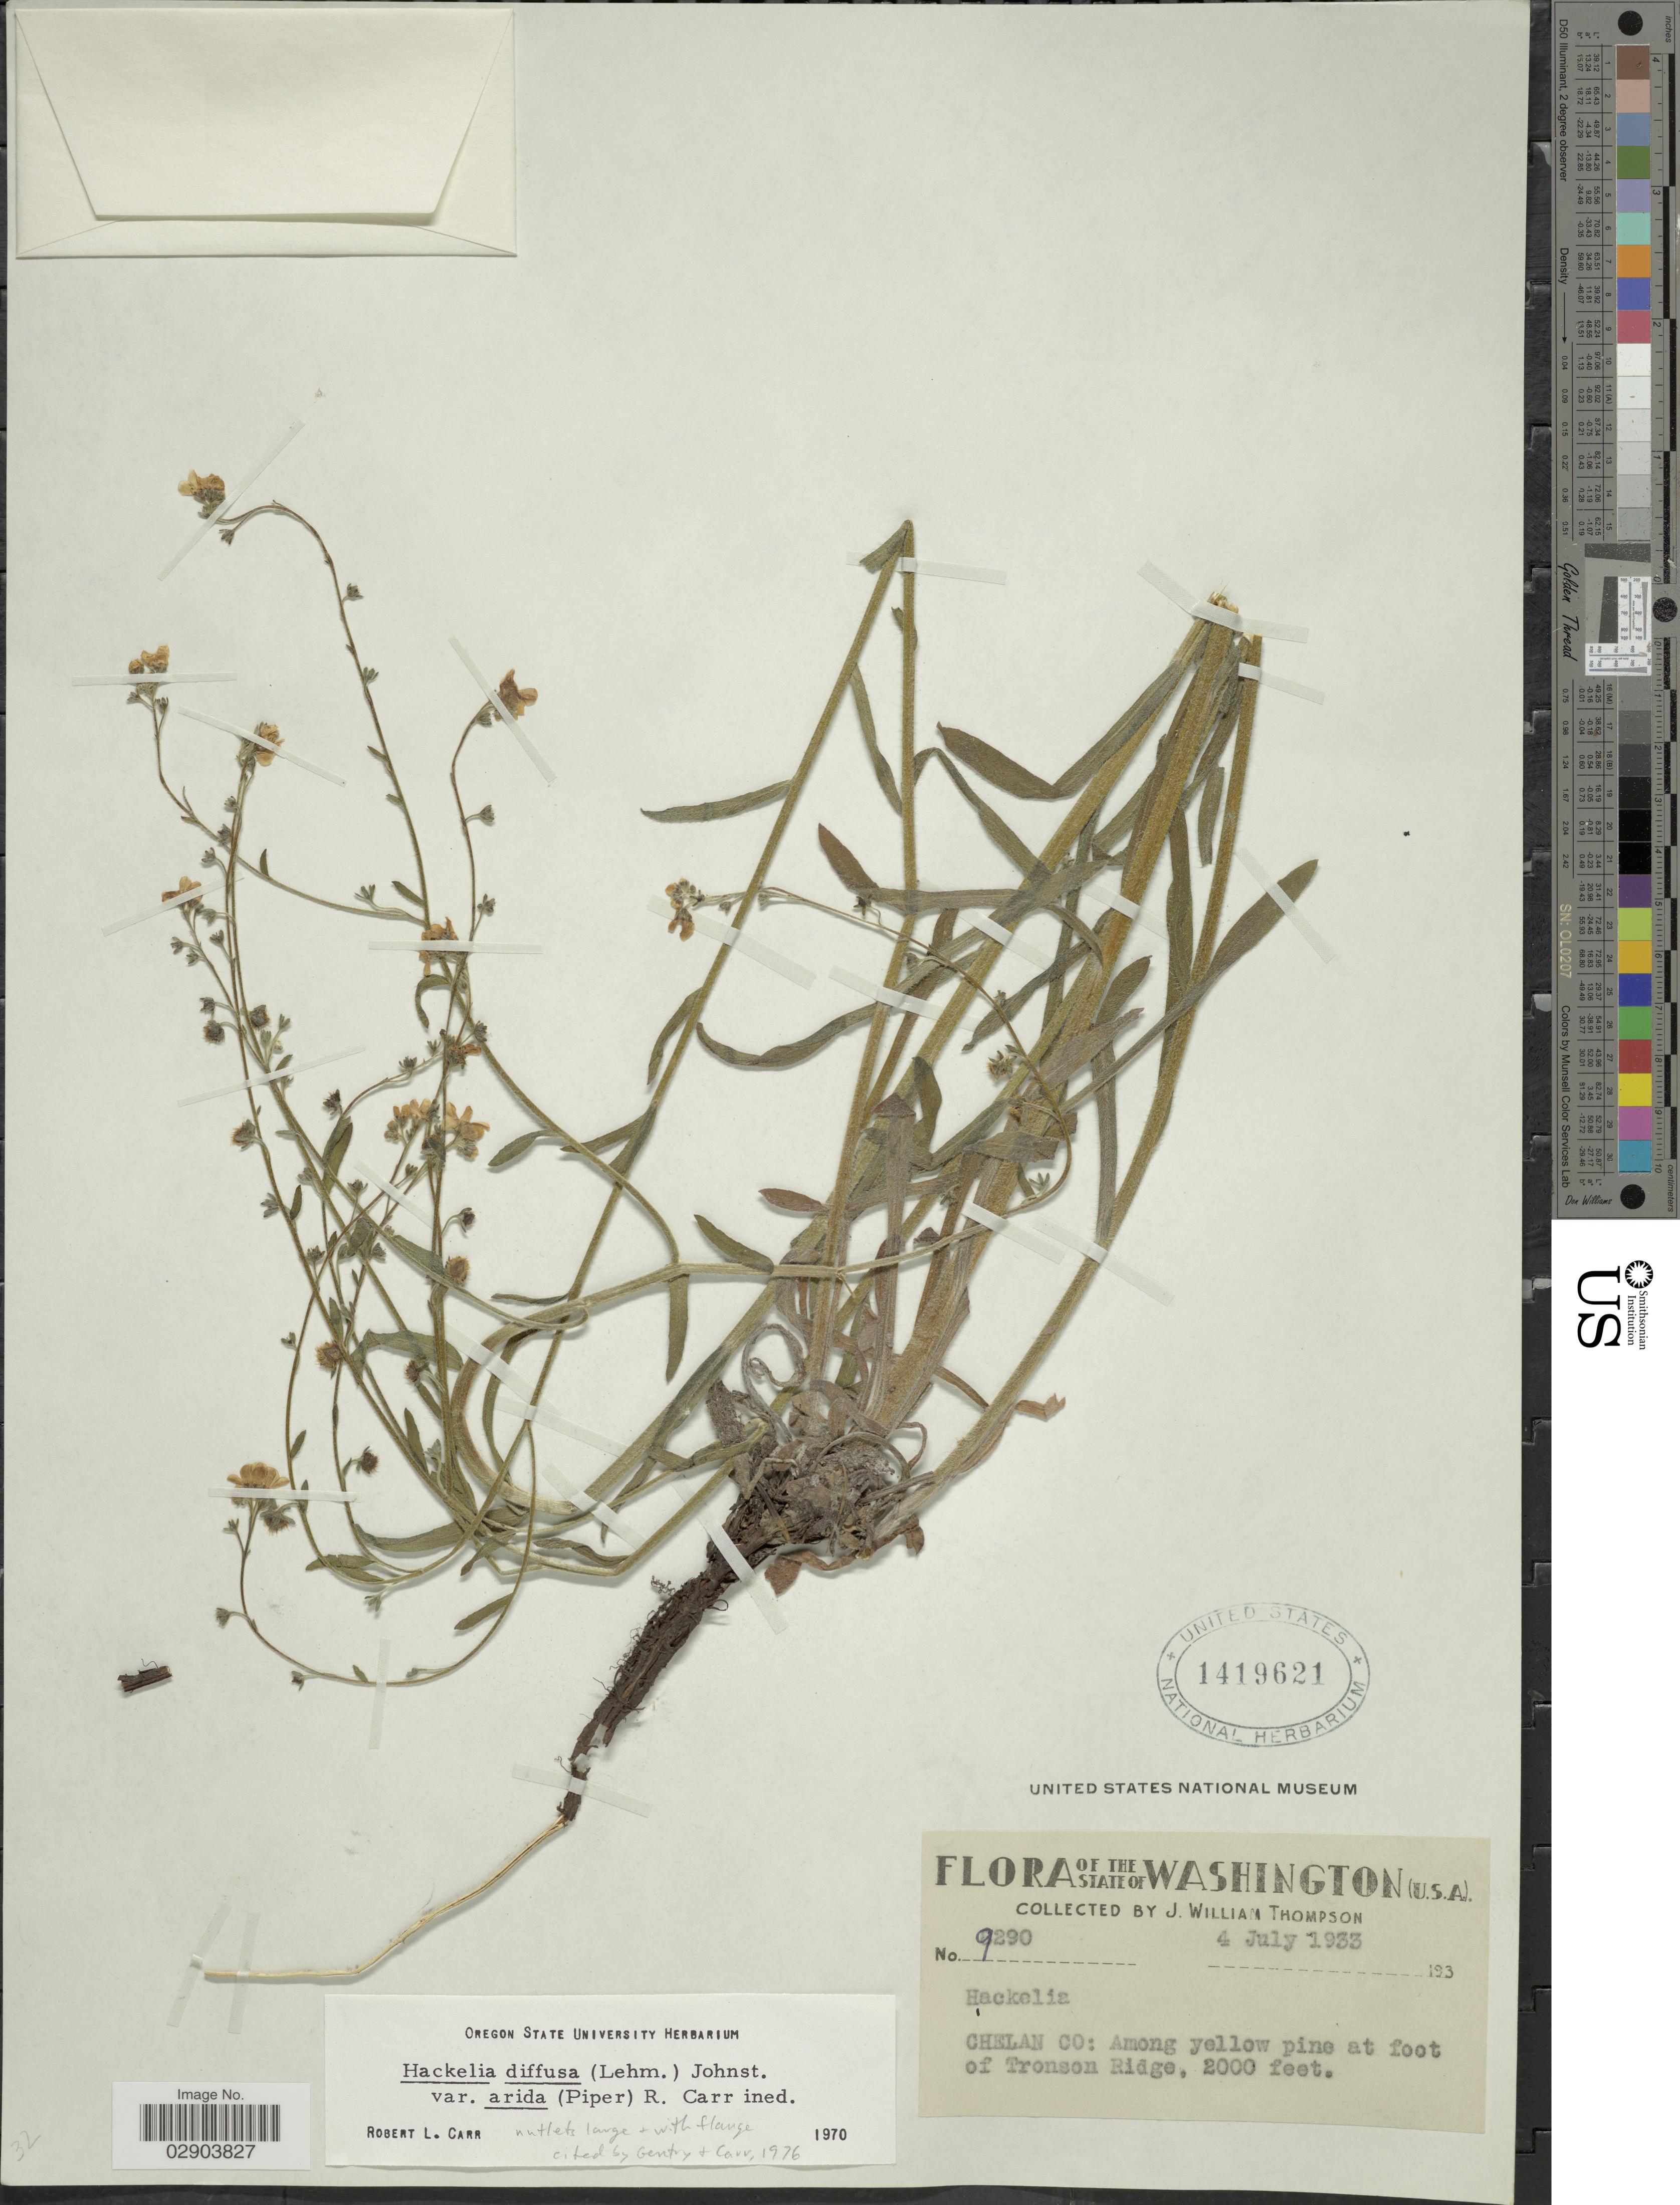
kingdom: Plantae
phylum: Tracheophyta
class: Magnoliopsida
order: Boraginales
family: Boraginaceae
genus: Hackelia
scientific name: Hackelia diffusa var. arida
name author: (Piper) Carr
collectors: J. W. Thompson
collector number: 9290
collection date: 1933-07-04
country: United States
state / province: Washington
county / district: Chelan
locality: Chelan Co., Among yellow pine at foot of Tronson Ridge.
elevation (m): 610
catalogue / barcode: US 1419621